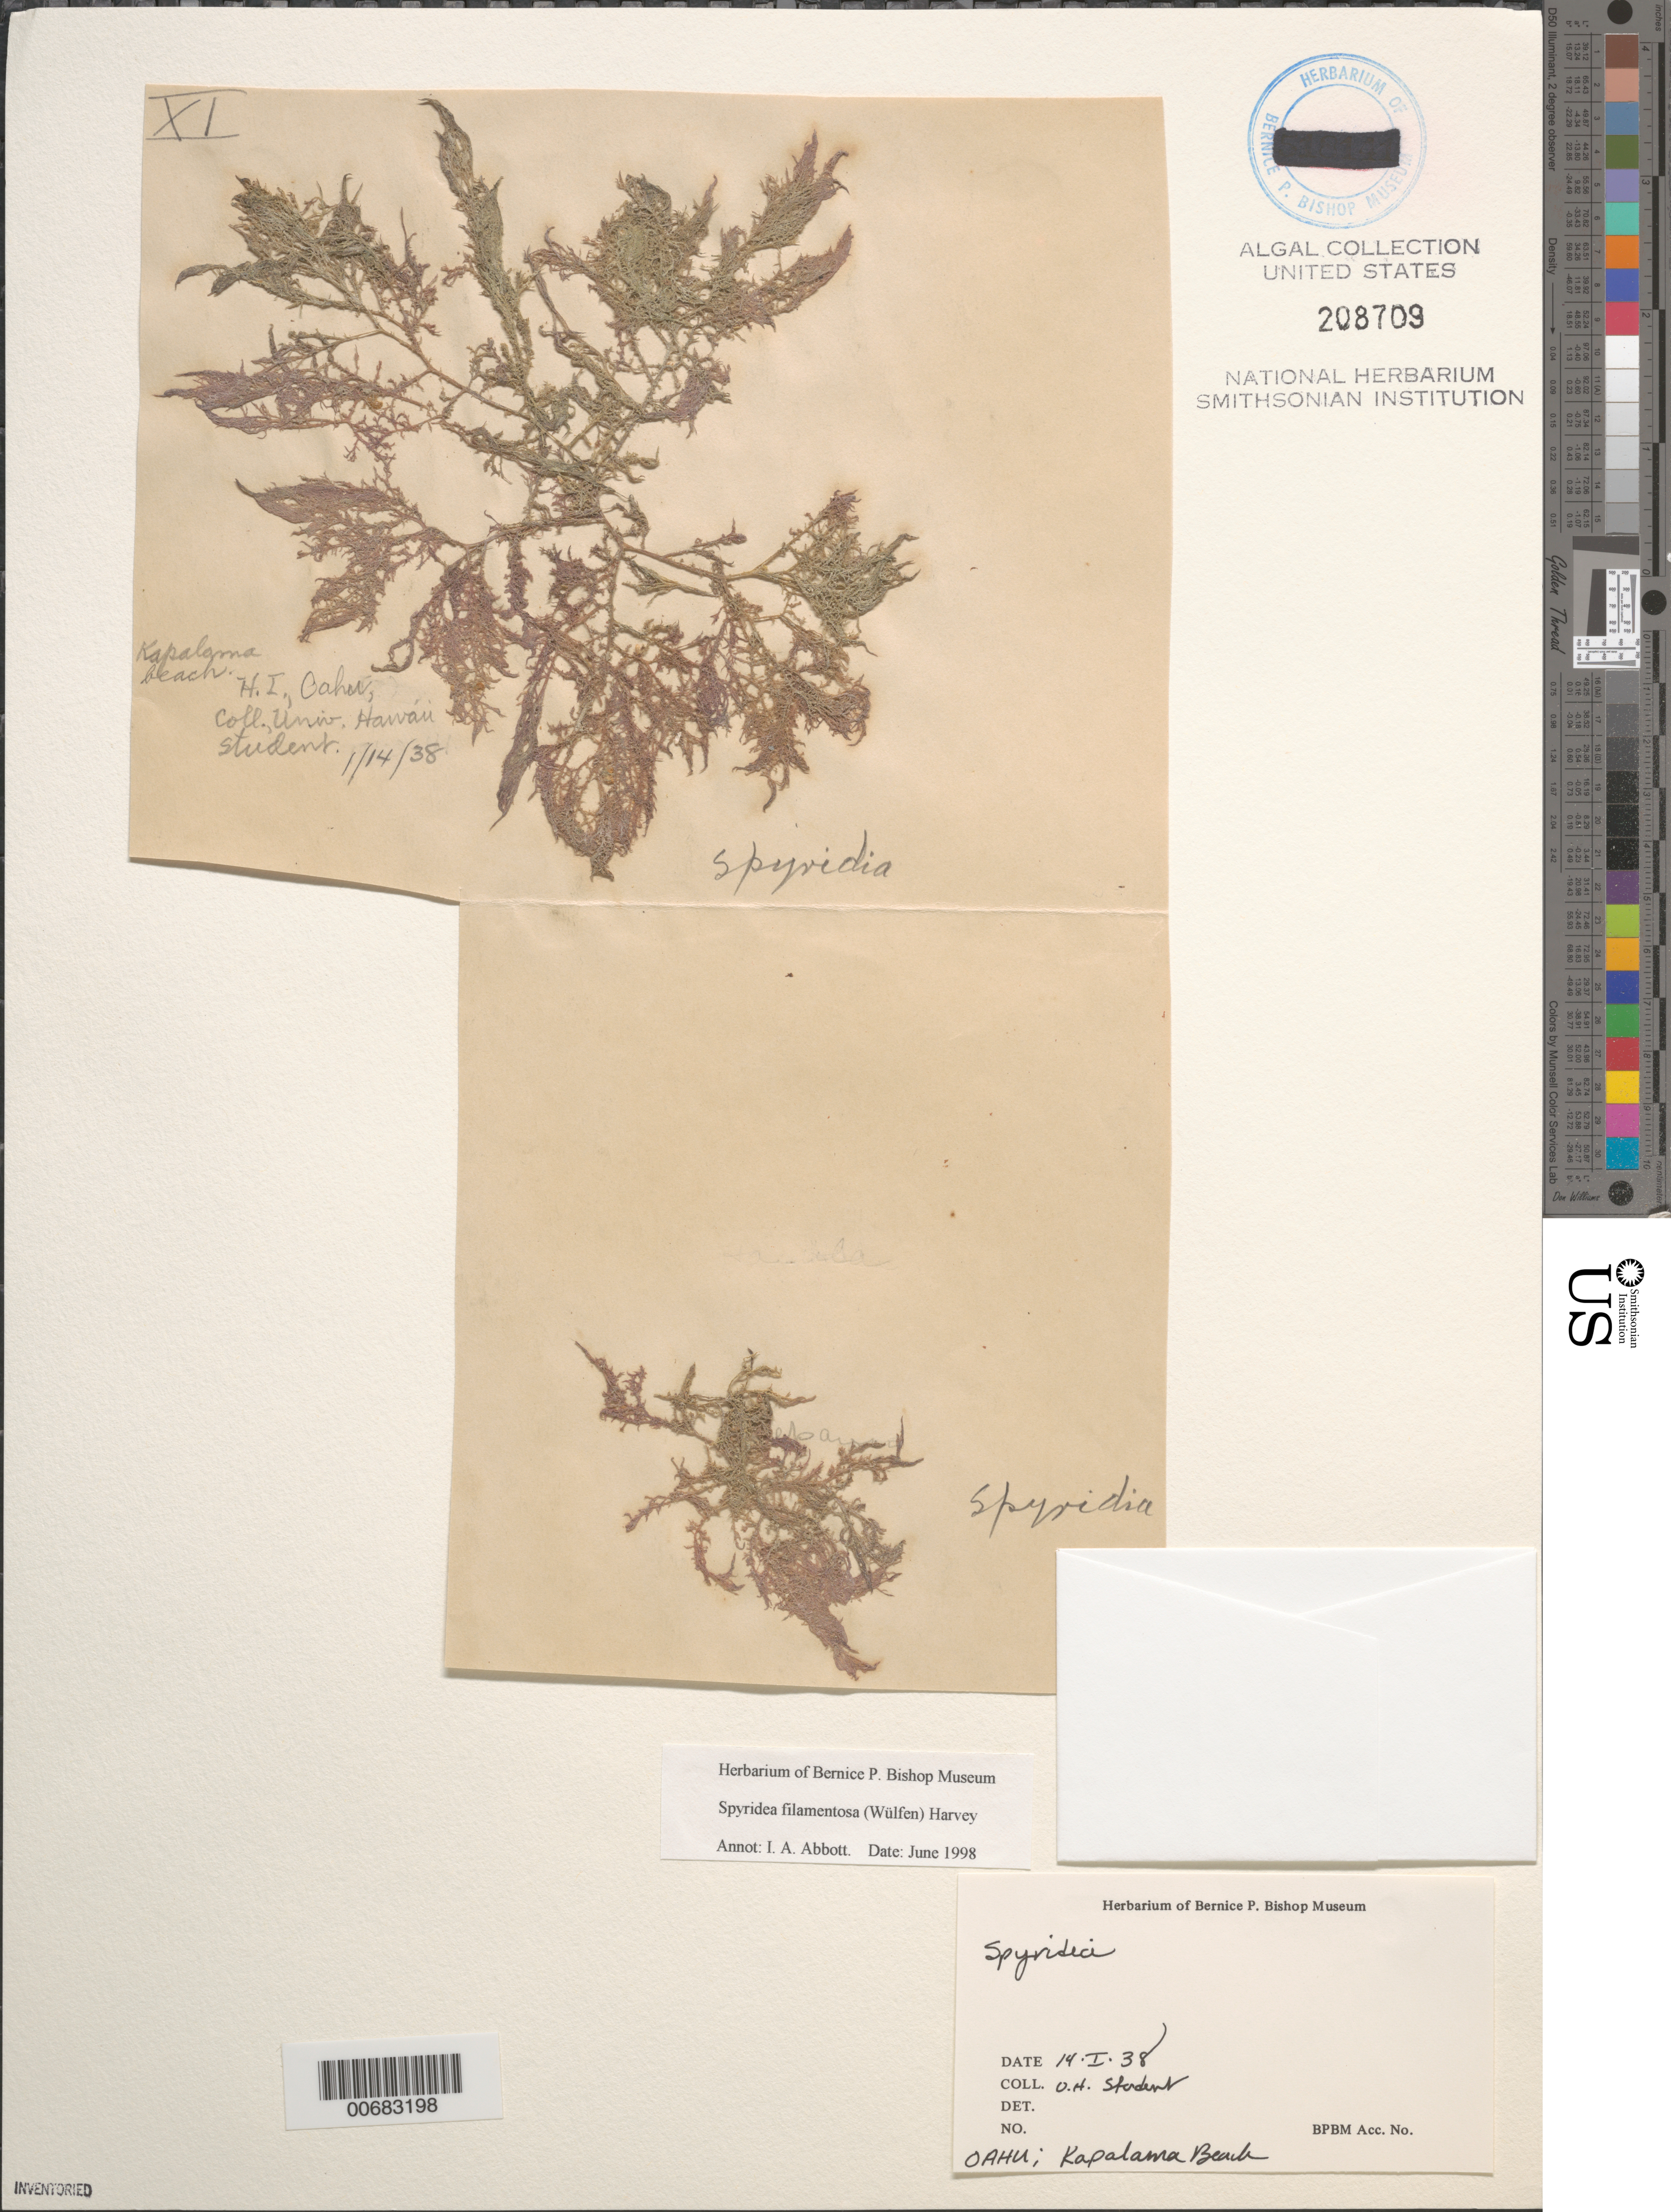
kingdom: Plantae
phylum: Rhodophyta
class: Florideophyceae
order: Ceramiales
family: Spyridiaceae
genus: Spyridia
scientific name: Spyridia filamentosa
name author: (Wulfen) Harv.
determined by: Abbott, Isabella A.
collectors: University of Hawaii student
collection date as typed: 14 Jan 1938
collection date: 1938-01-14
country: United States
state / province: Hawaii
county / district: Honolulu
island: Oahu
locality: Kapalama Beach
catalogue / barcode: US 208709